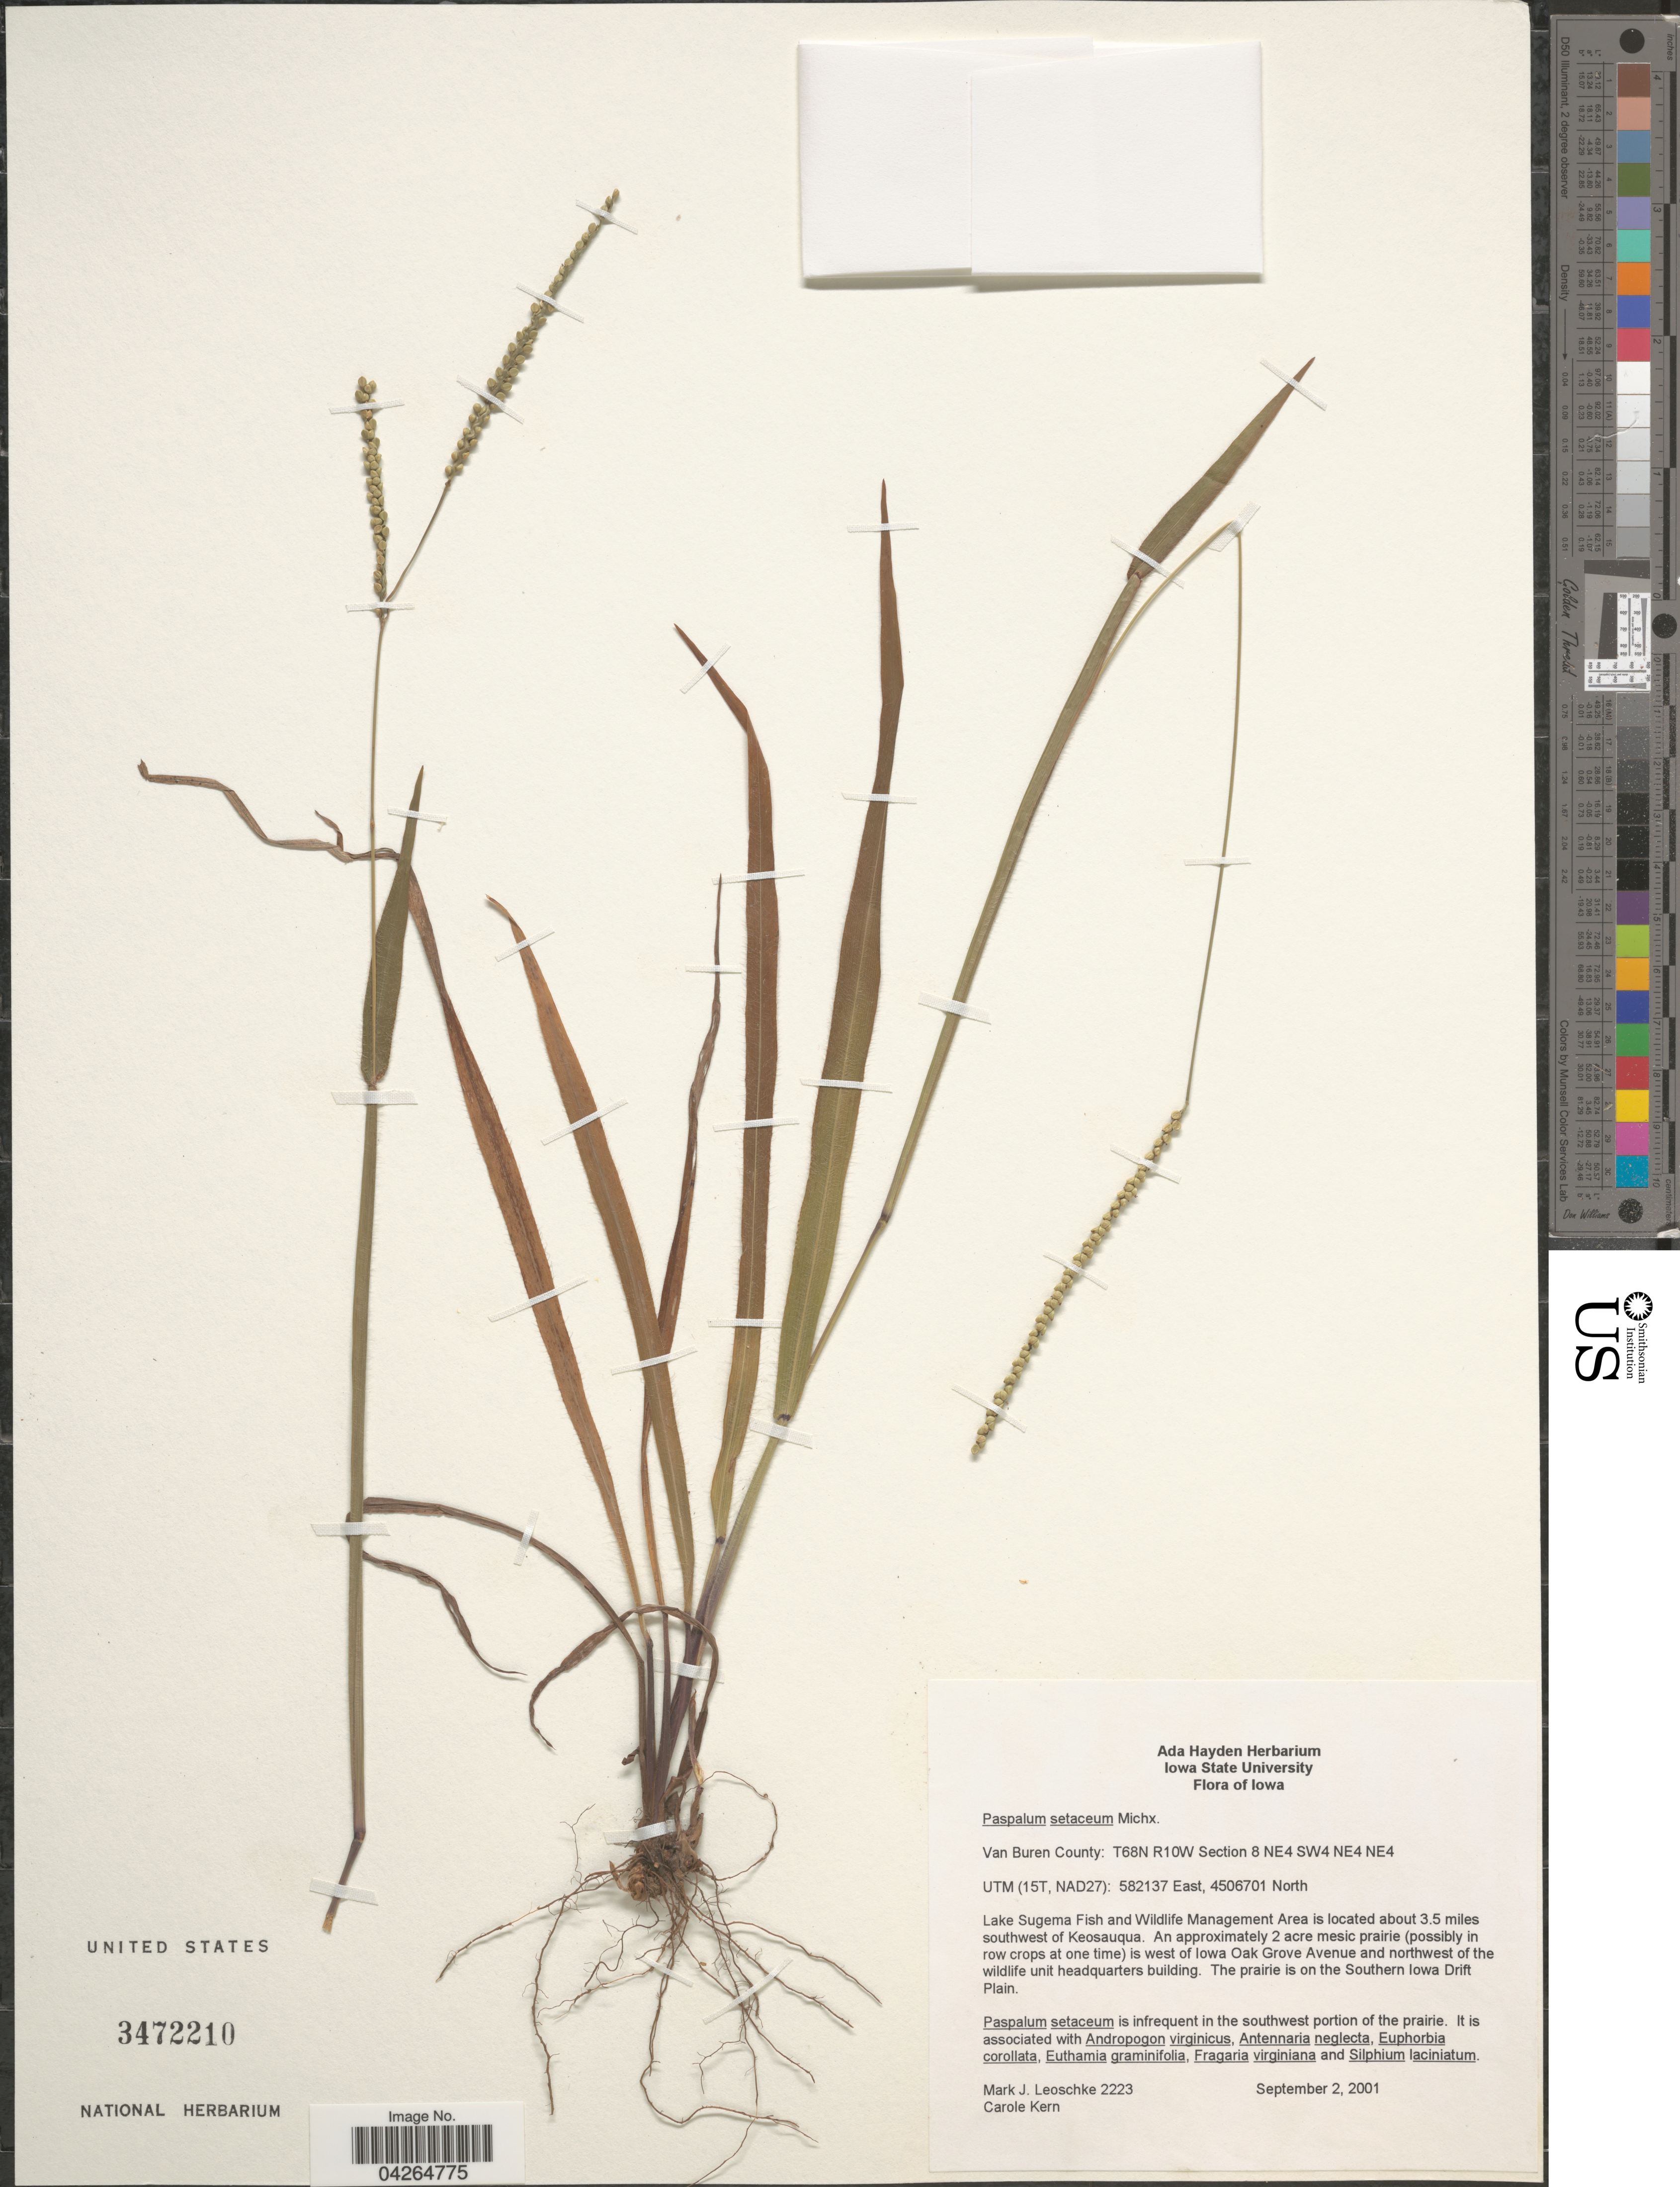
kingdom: Plantae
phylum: Tracheophyta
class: Liliopsida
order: Poales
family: Poaceae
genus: Paspalum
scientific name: Paspalum setaceum var. stramineum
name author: (Nash) D.J. Banks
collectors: M. J. Leoschke & C. Kern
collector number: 2223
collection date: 2001-09-02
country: United States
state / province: Iowa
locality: Van Buren County: T68N R10W Section 8 NE4 SW4 NE4 NE4. UTM (15T, NAD27). Lake Sugema Fish and Wildlife Management Area is located about 3.5 miles southwest of Keosauqua. An approximately 2 acre mesic prairie (possibly in row crops at one time) is west of Iowa Oak Grove Avenue and northwest of the wildlife unit headquarters building. The prairie is on the Southern Iowa Drift Plain. In the southwest portion of the prairie.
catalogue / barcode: US 3472210